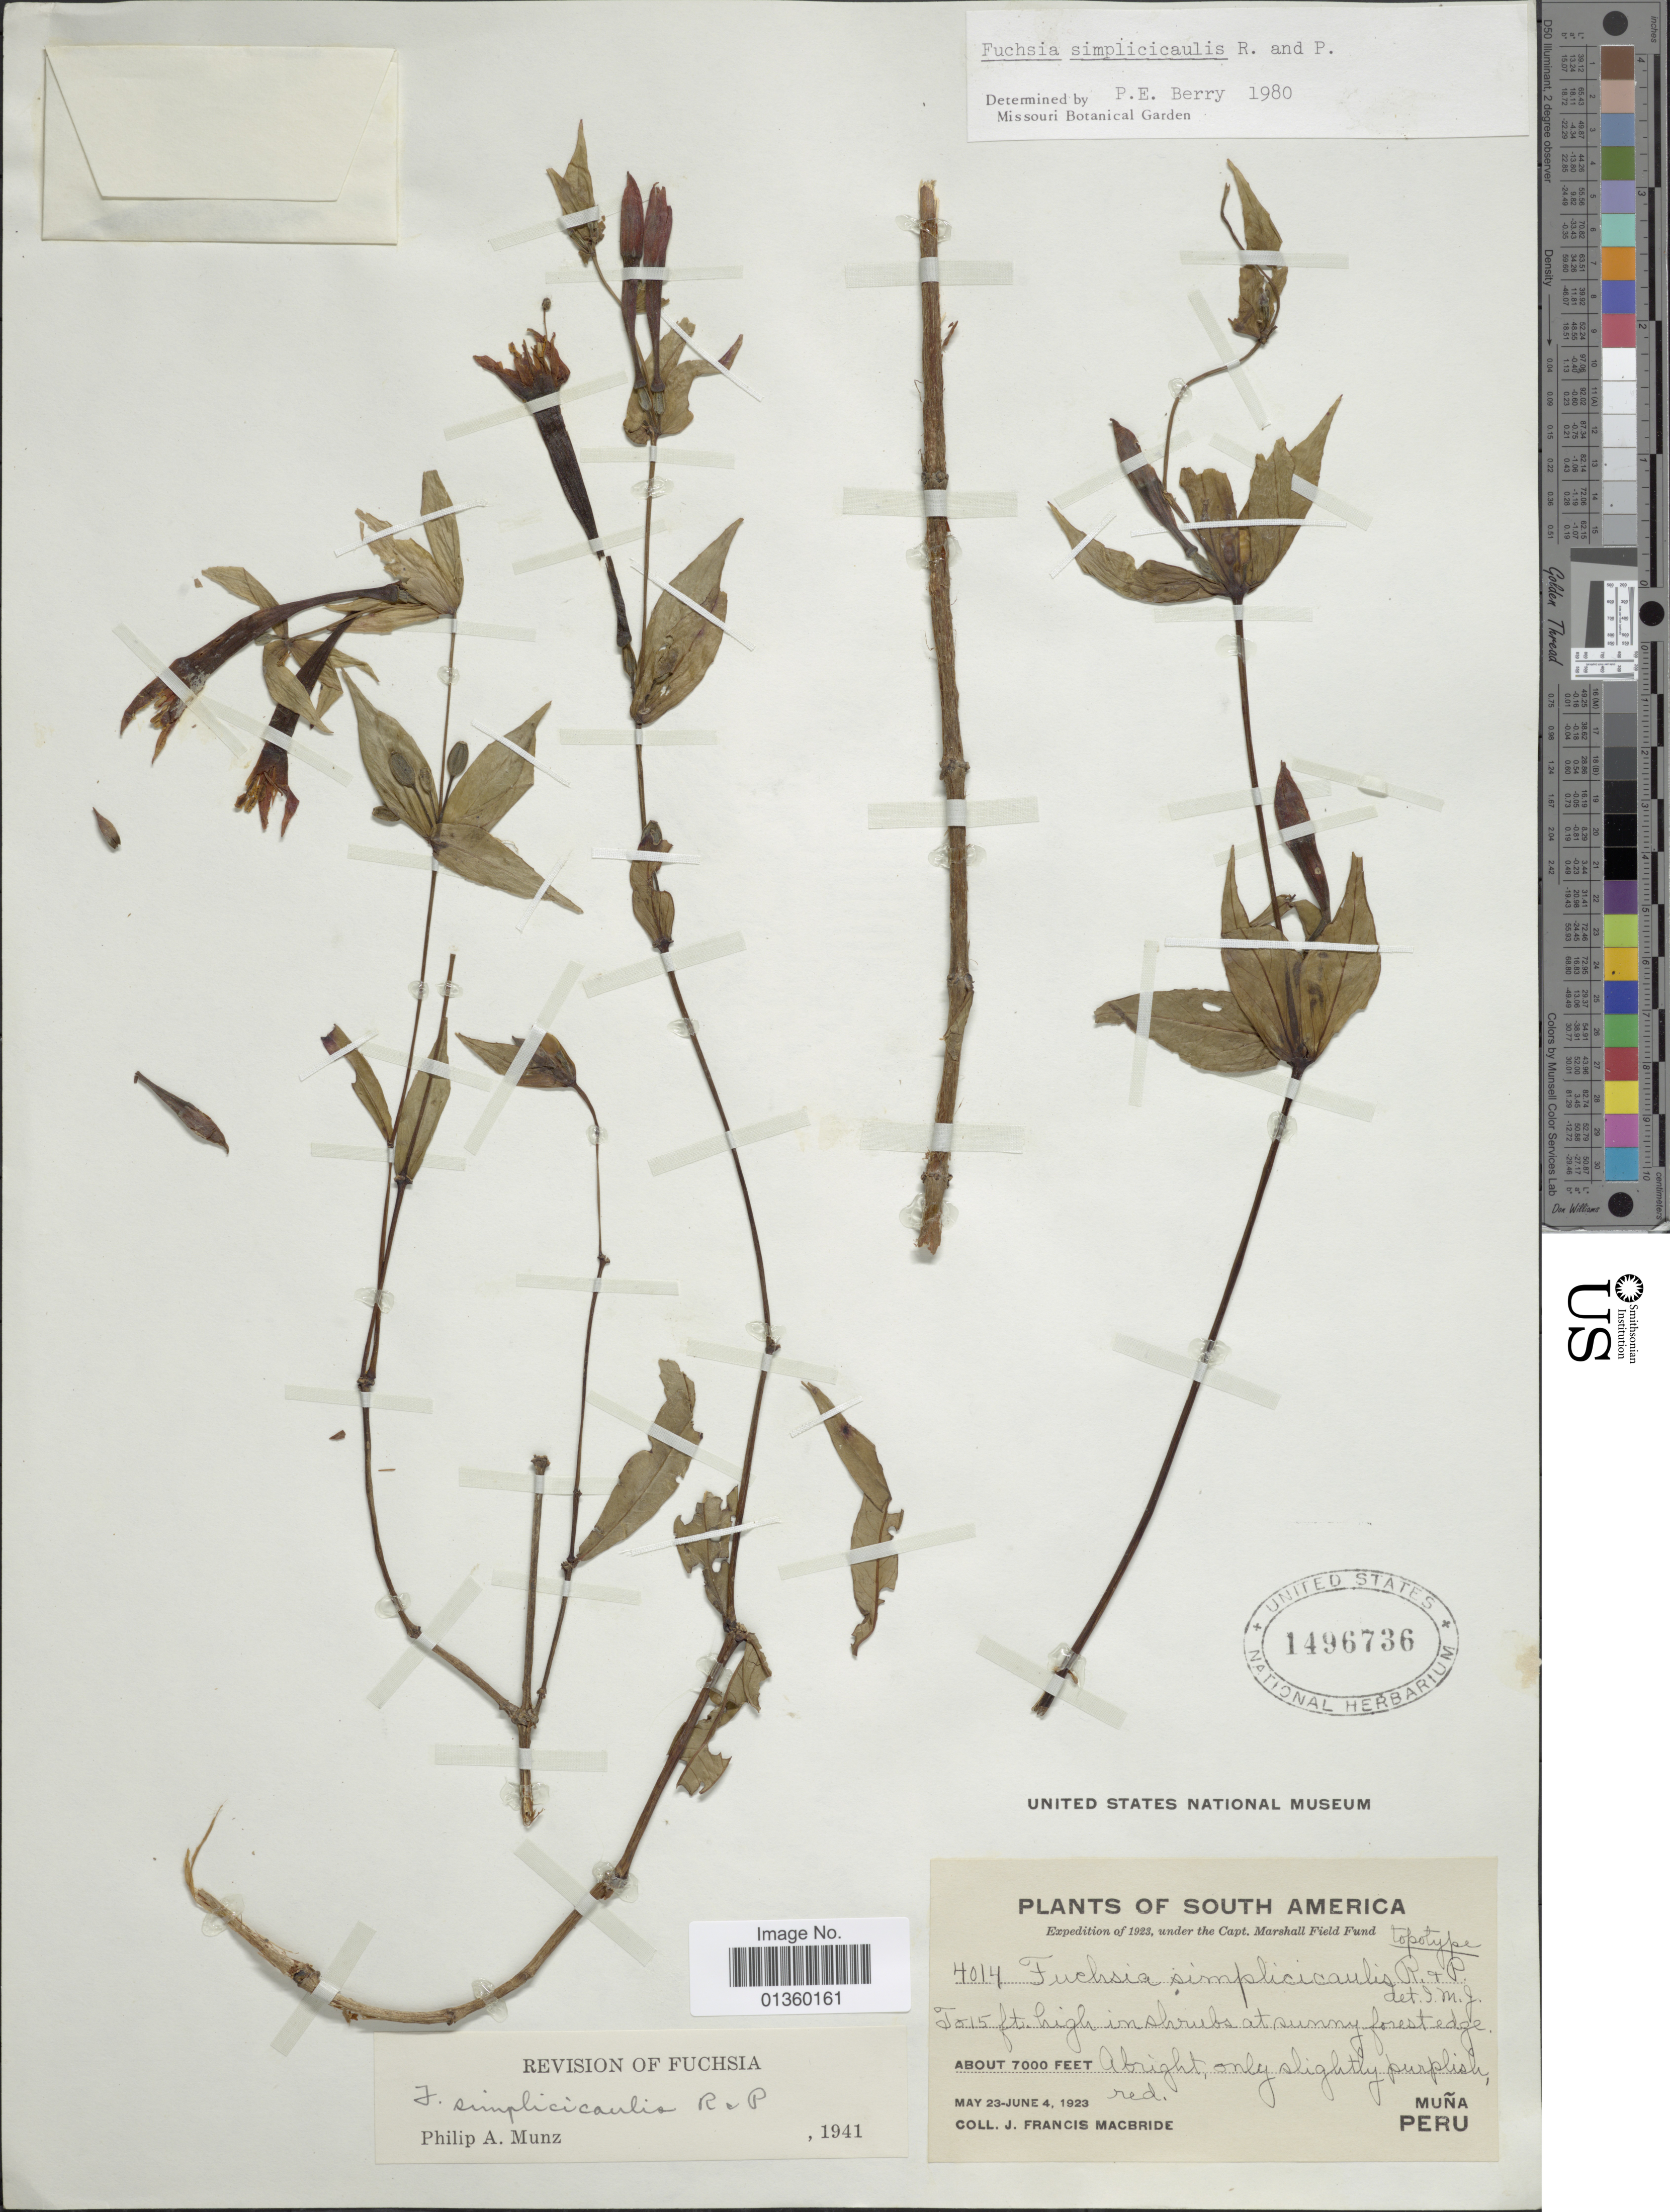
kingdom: Plantae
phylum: Tracheophyta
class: Magnoliopsida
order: Myrtales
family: Onagraceae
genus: Fuchsia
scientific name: Fuchsia simplicicaulis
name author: Ruiz & Pav.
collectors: J. F. Macbride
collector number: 4014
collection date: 1923-05-23/1923-06-04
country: Peru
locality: Muña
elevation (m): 2134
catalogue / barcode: US 1496736